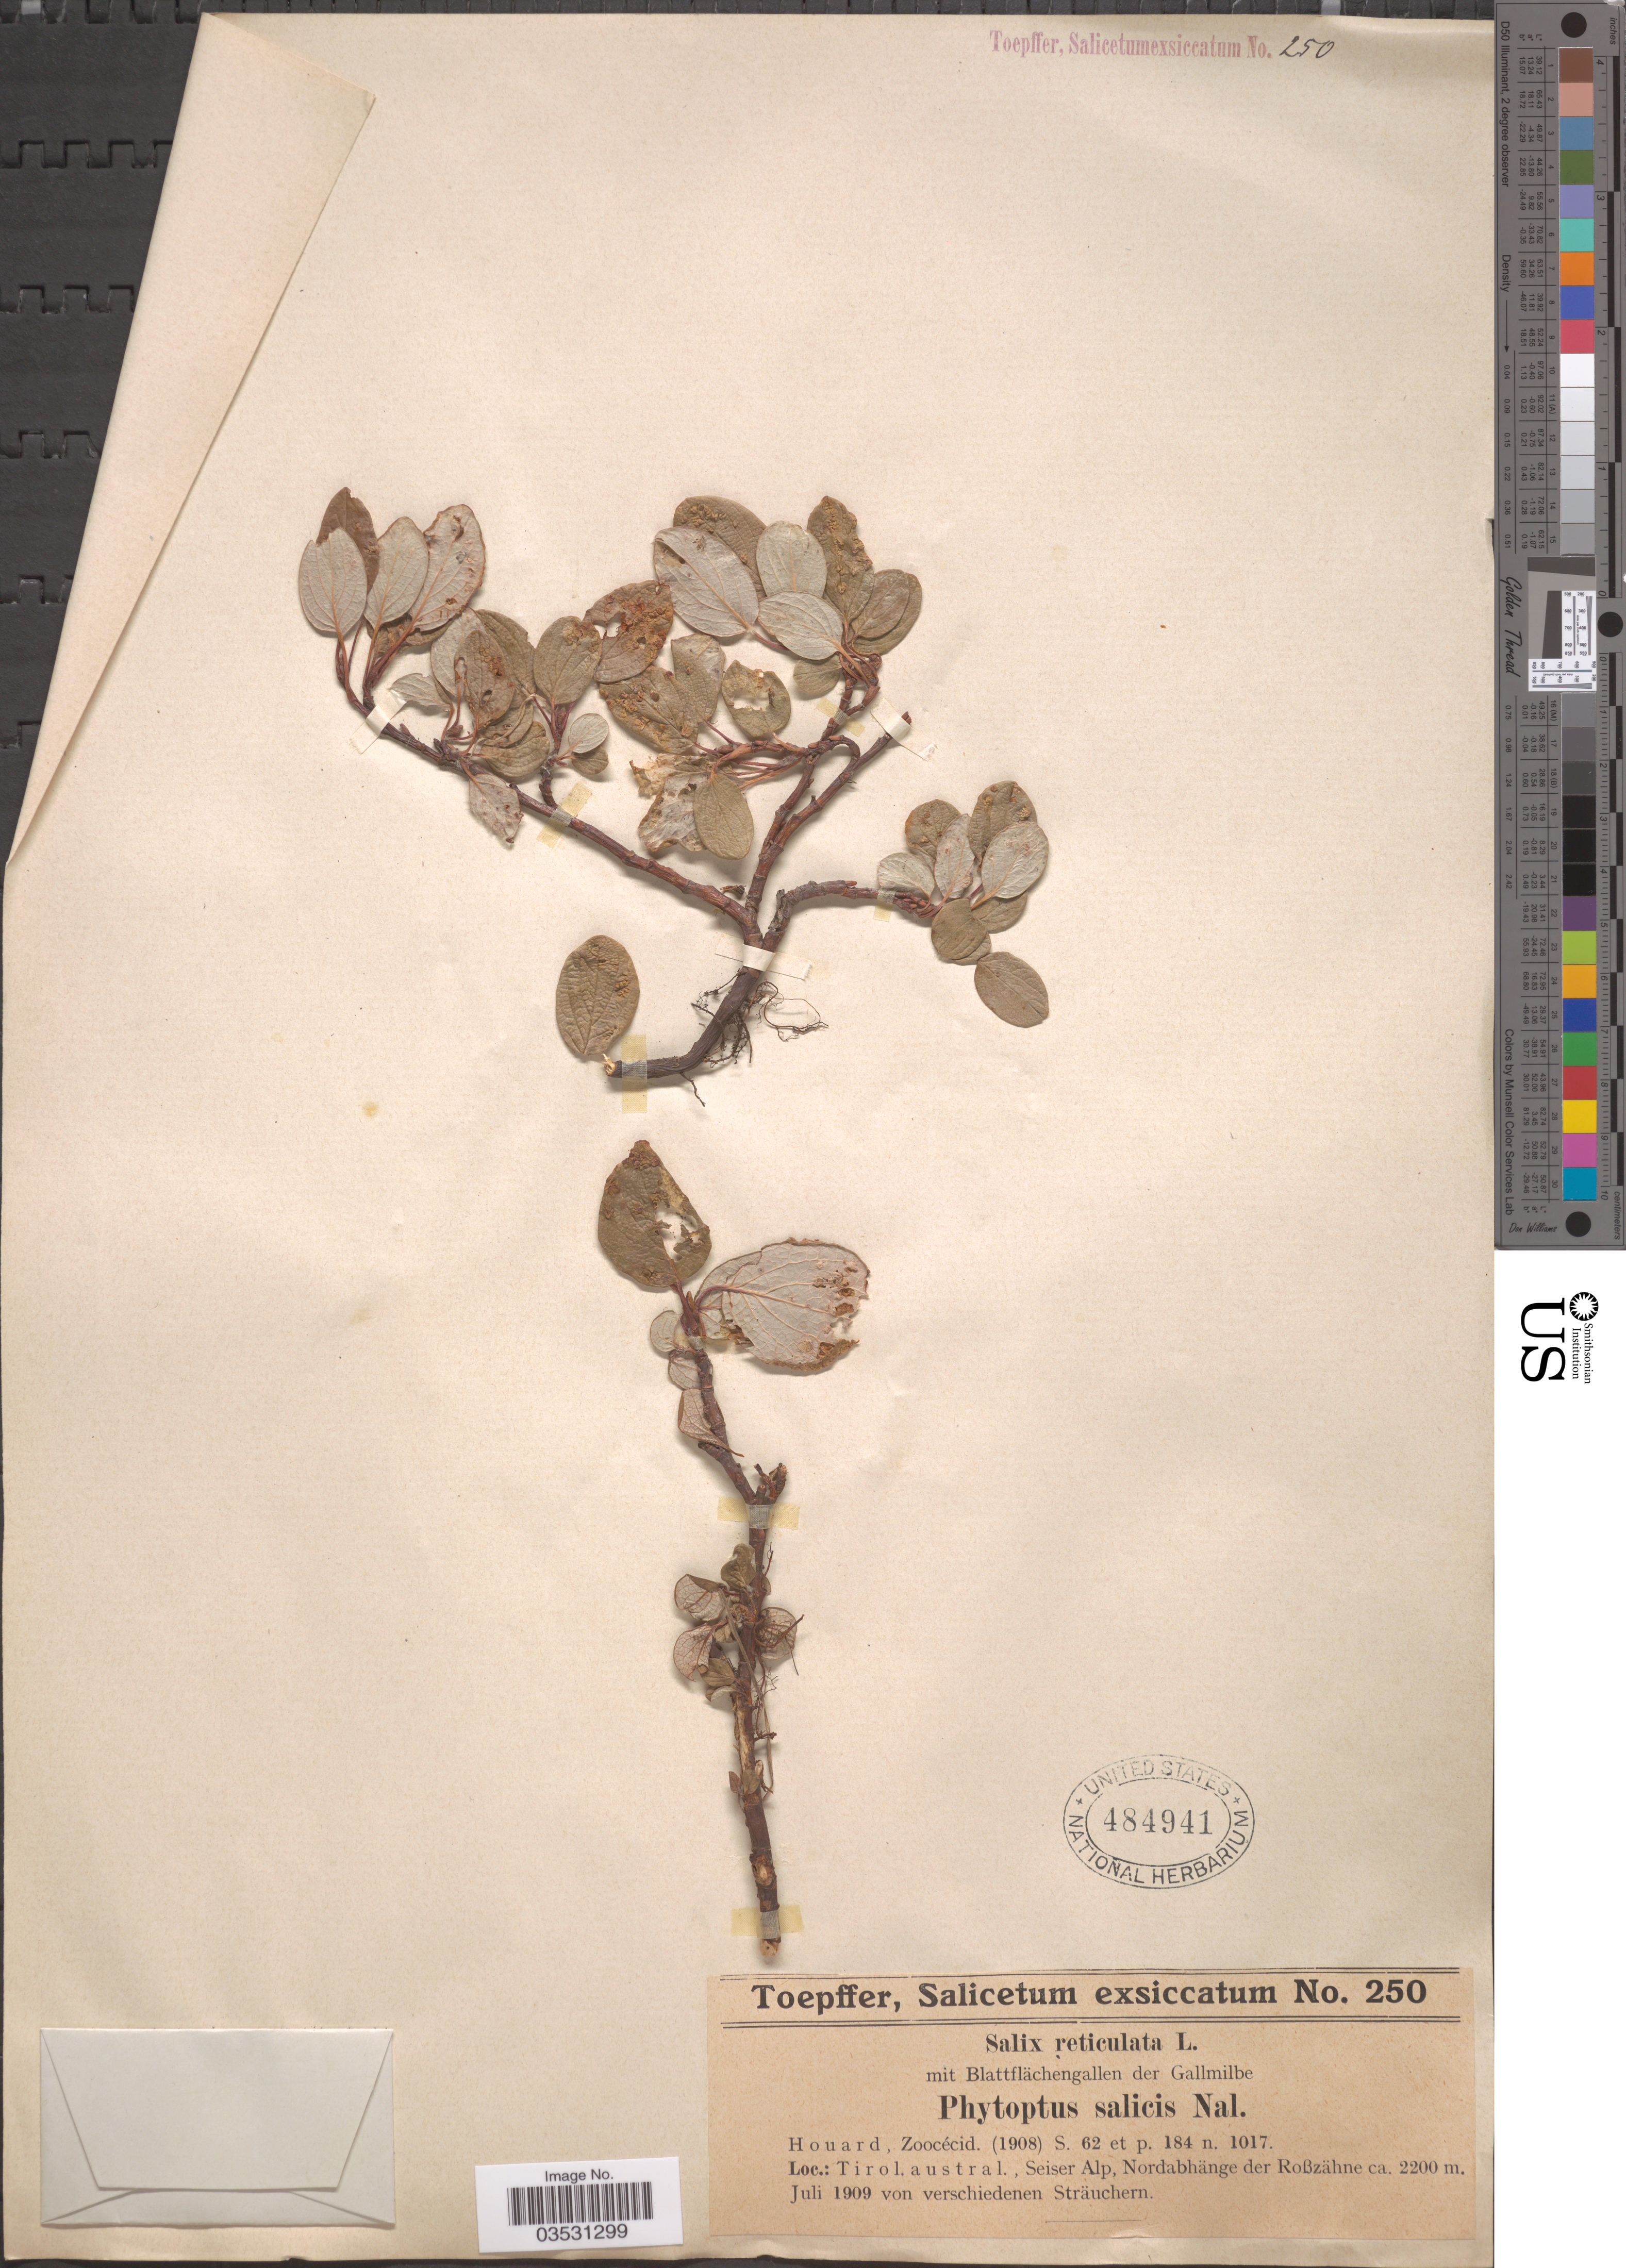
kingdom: Plantae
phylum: Tracheophyta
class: Magnoliopsida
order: Malpighiales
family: Salicaceae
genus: Salix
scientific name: Salix reticulata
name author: L.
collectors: A. Toepffer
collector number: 250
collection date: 1909-07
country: Austria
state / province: Styria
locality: Tirol. austral., Seiser Alp, Nordabhänge der Roßzähne.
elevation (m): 2200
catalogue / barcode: US 484941